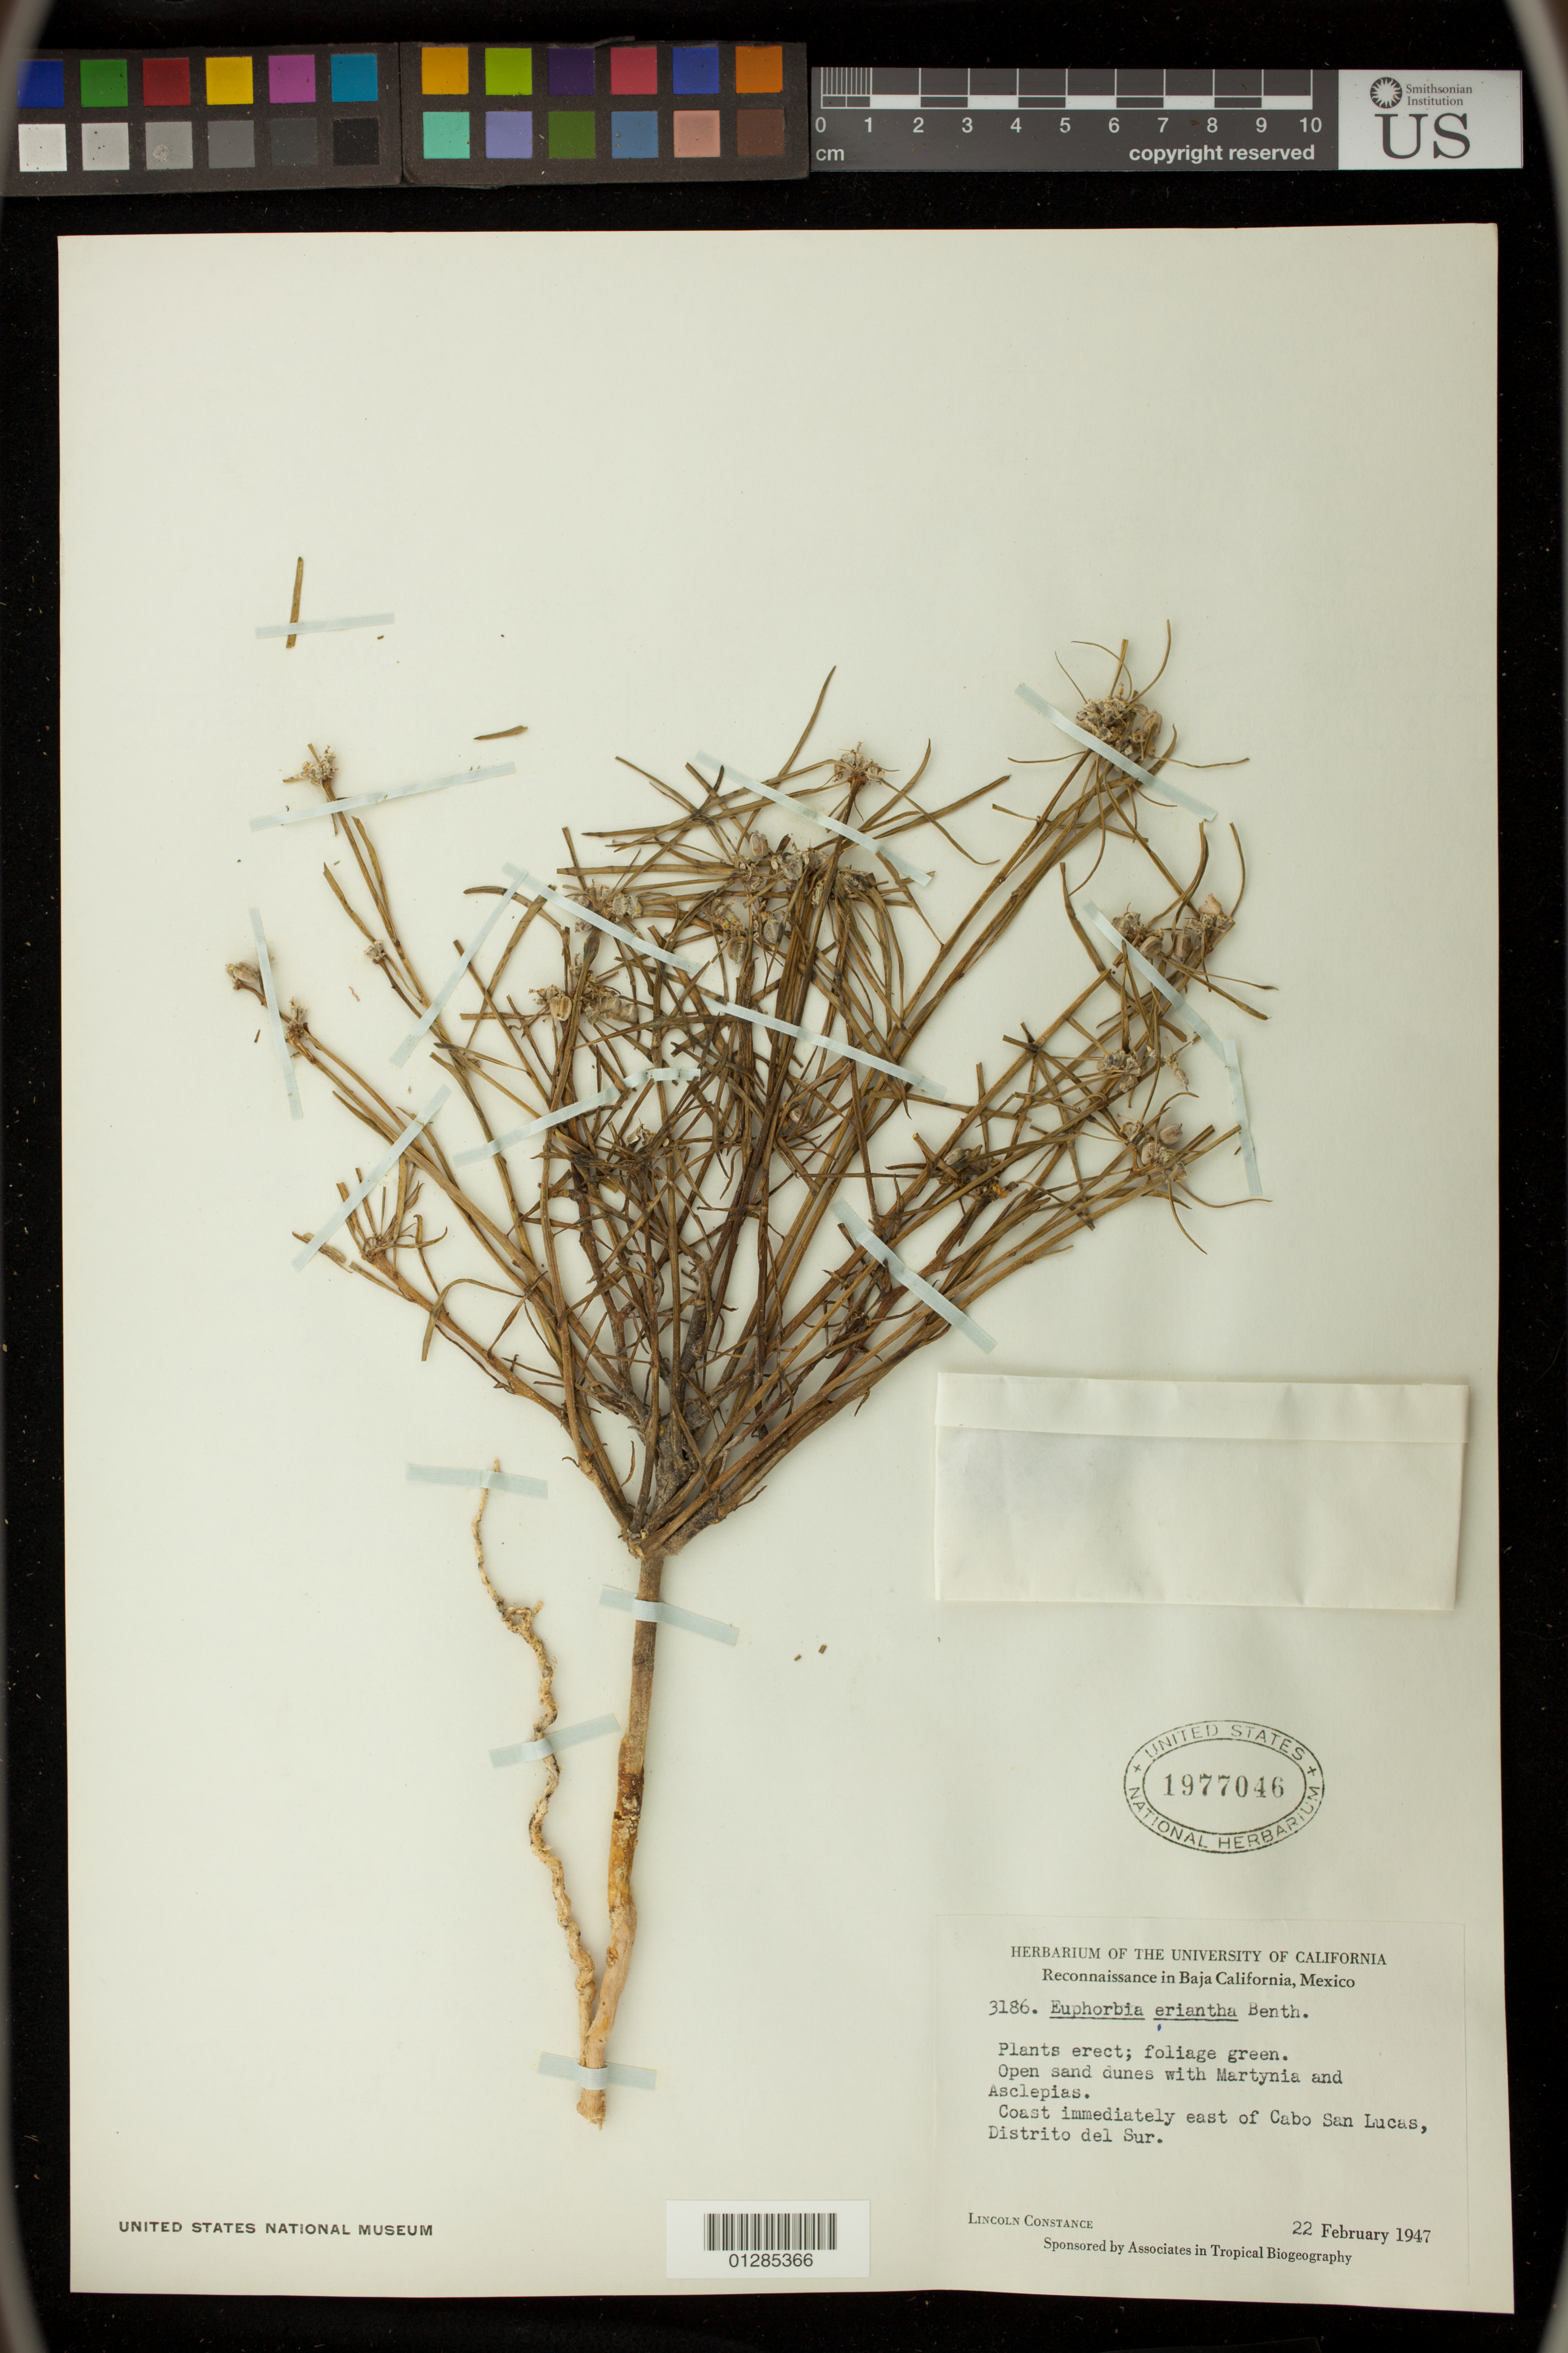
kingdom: Plantae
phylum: Tracheophyta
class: Magnoliopsida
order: Malpighiales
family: Euphorbiaceae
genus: Euphorbia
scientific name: Euphorbia eriantha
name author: Benth.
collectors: L. Constance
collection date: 1947-02-22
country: Mexico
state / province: Baja California Sur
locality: Coast immediately east of Cabo San Lucas, Distrito del Sur.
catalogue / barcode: US 1977046